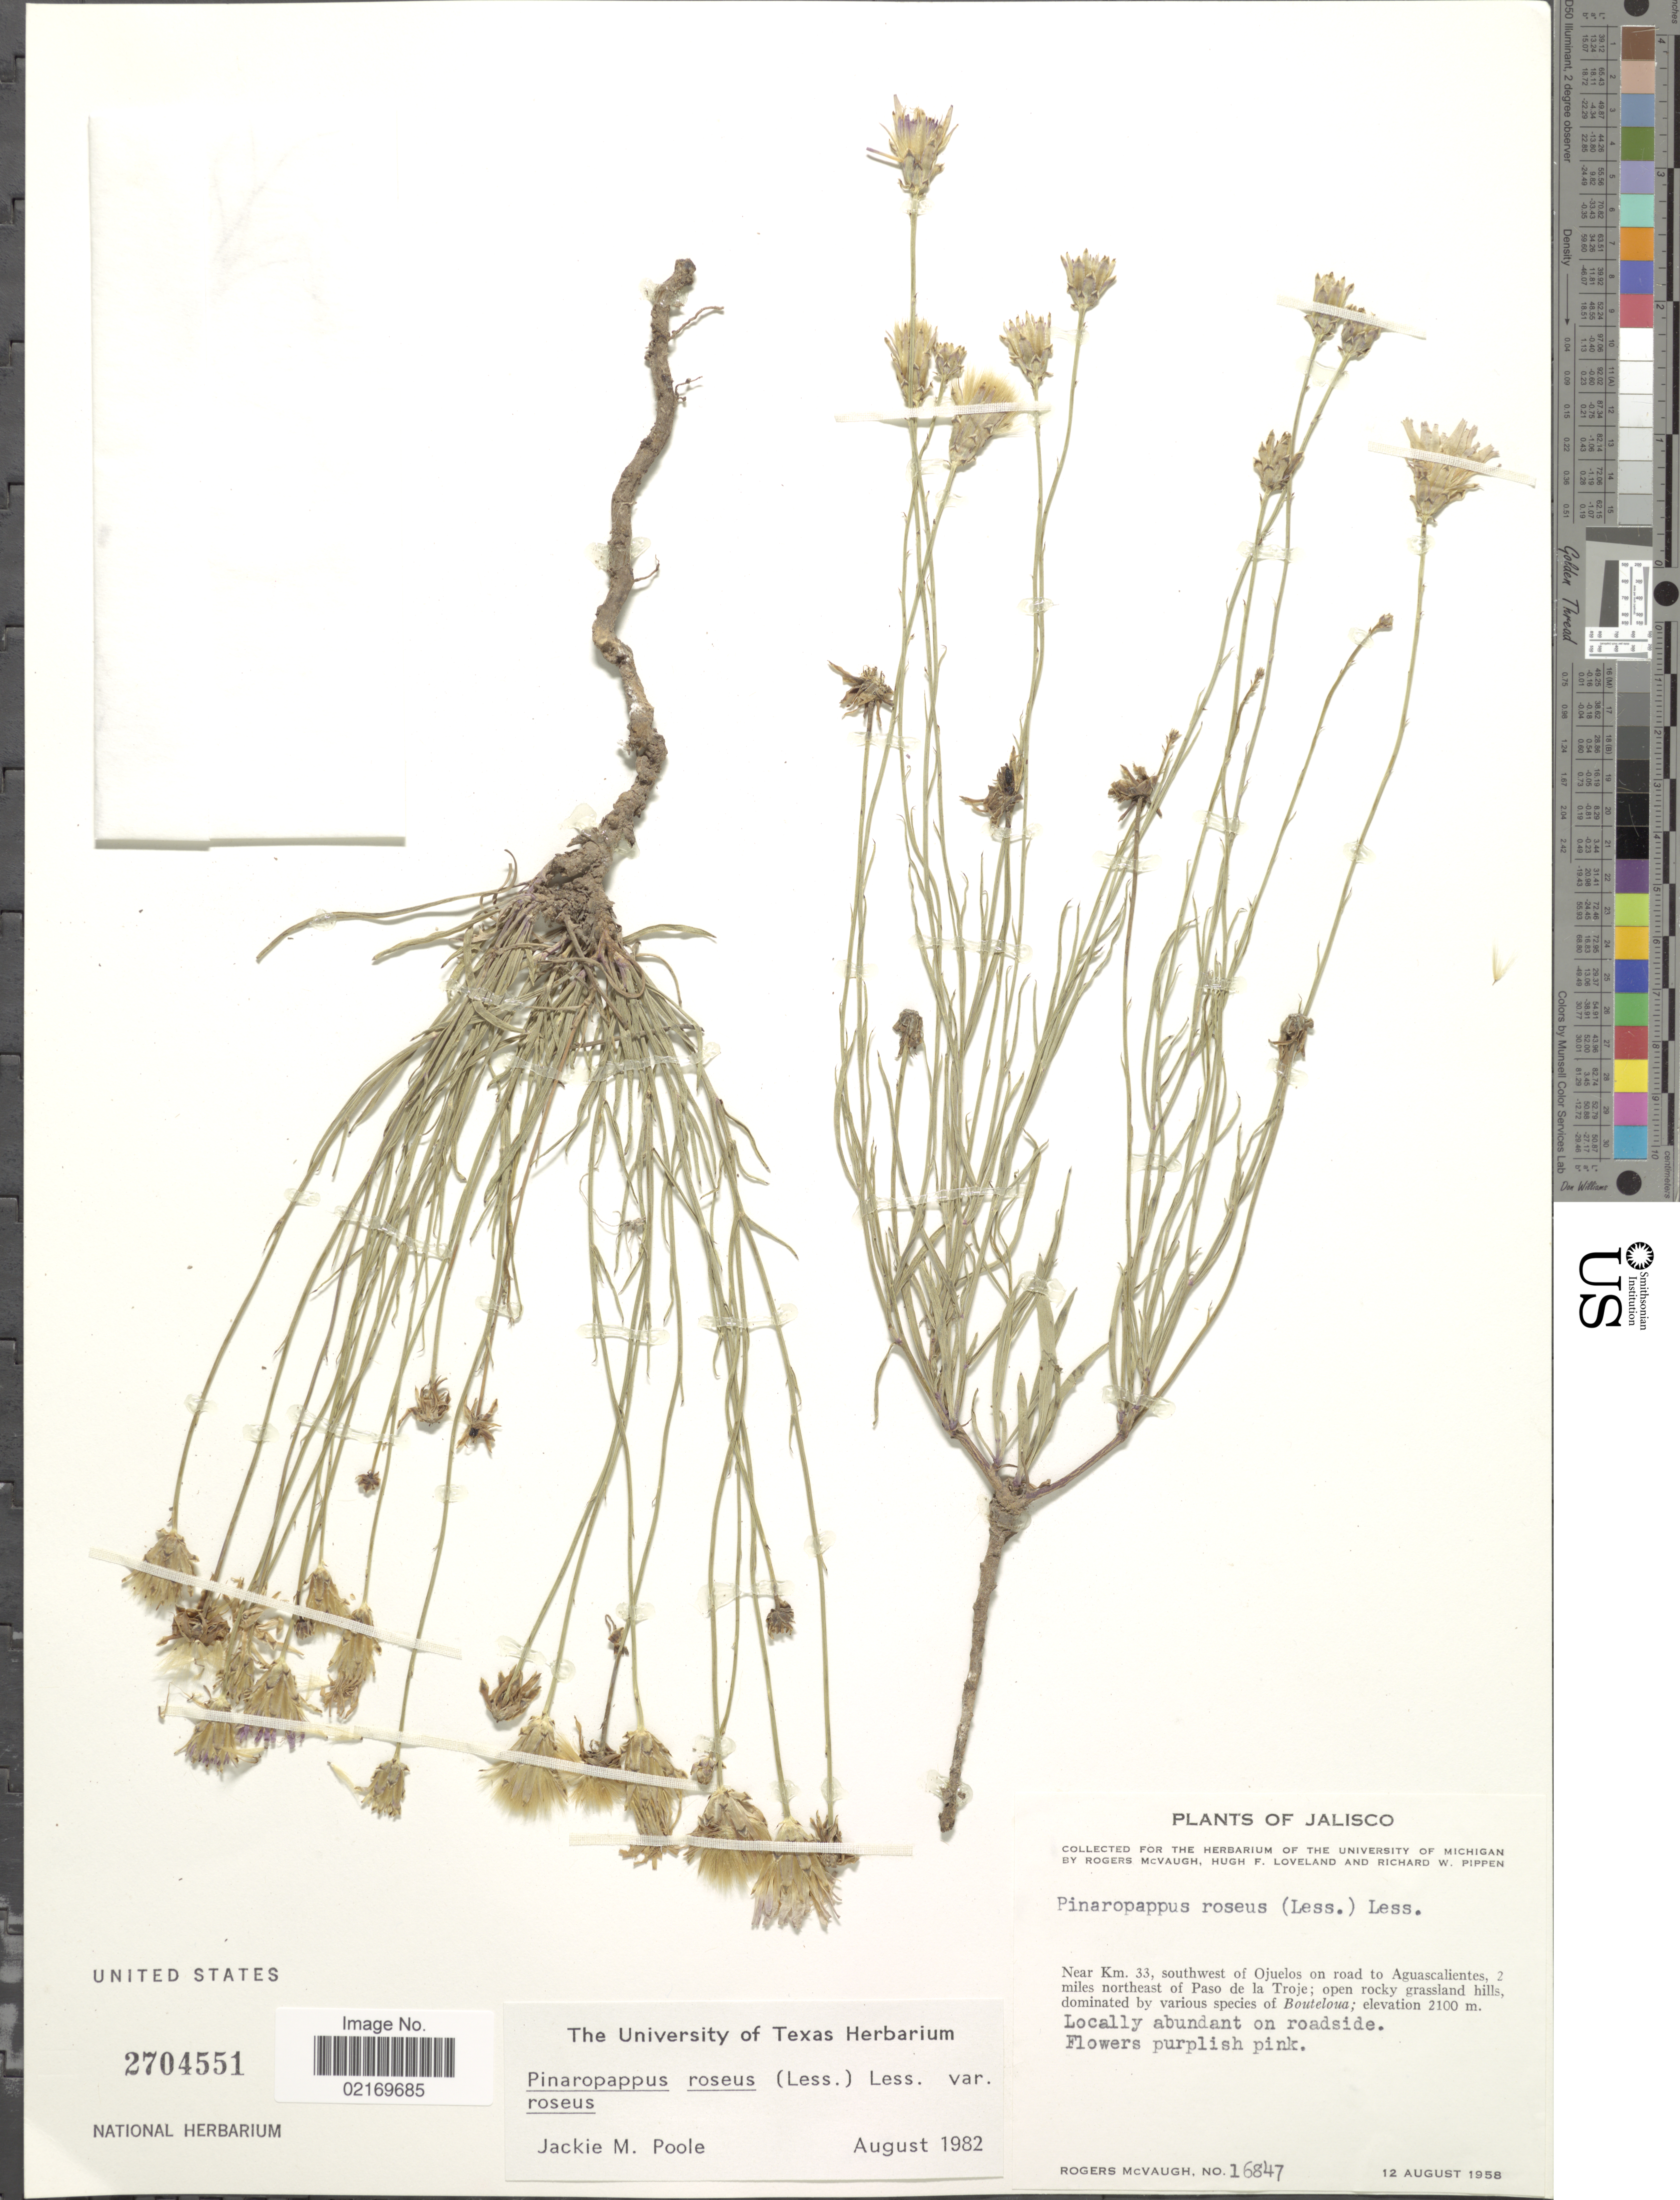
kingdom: Plantae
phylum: Tracheophyta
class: Magnoliopsida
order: Asterales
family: Asteraceae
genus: Pinaropappus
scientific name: Pinaropappus roseus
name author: Less.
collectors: R. McVaugh, H. Loveland & R. W. Pippen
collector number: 16847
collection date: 1958-08-12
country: Mexico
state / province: Jalisco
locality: Near km 33, southwest of Ojuelos on road to Aguascalientes, 2 miles northeast of Paso de la Troje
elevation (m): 2100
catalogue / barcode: US 2704551